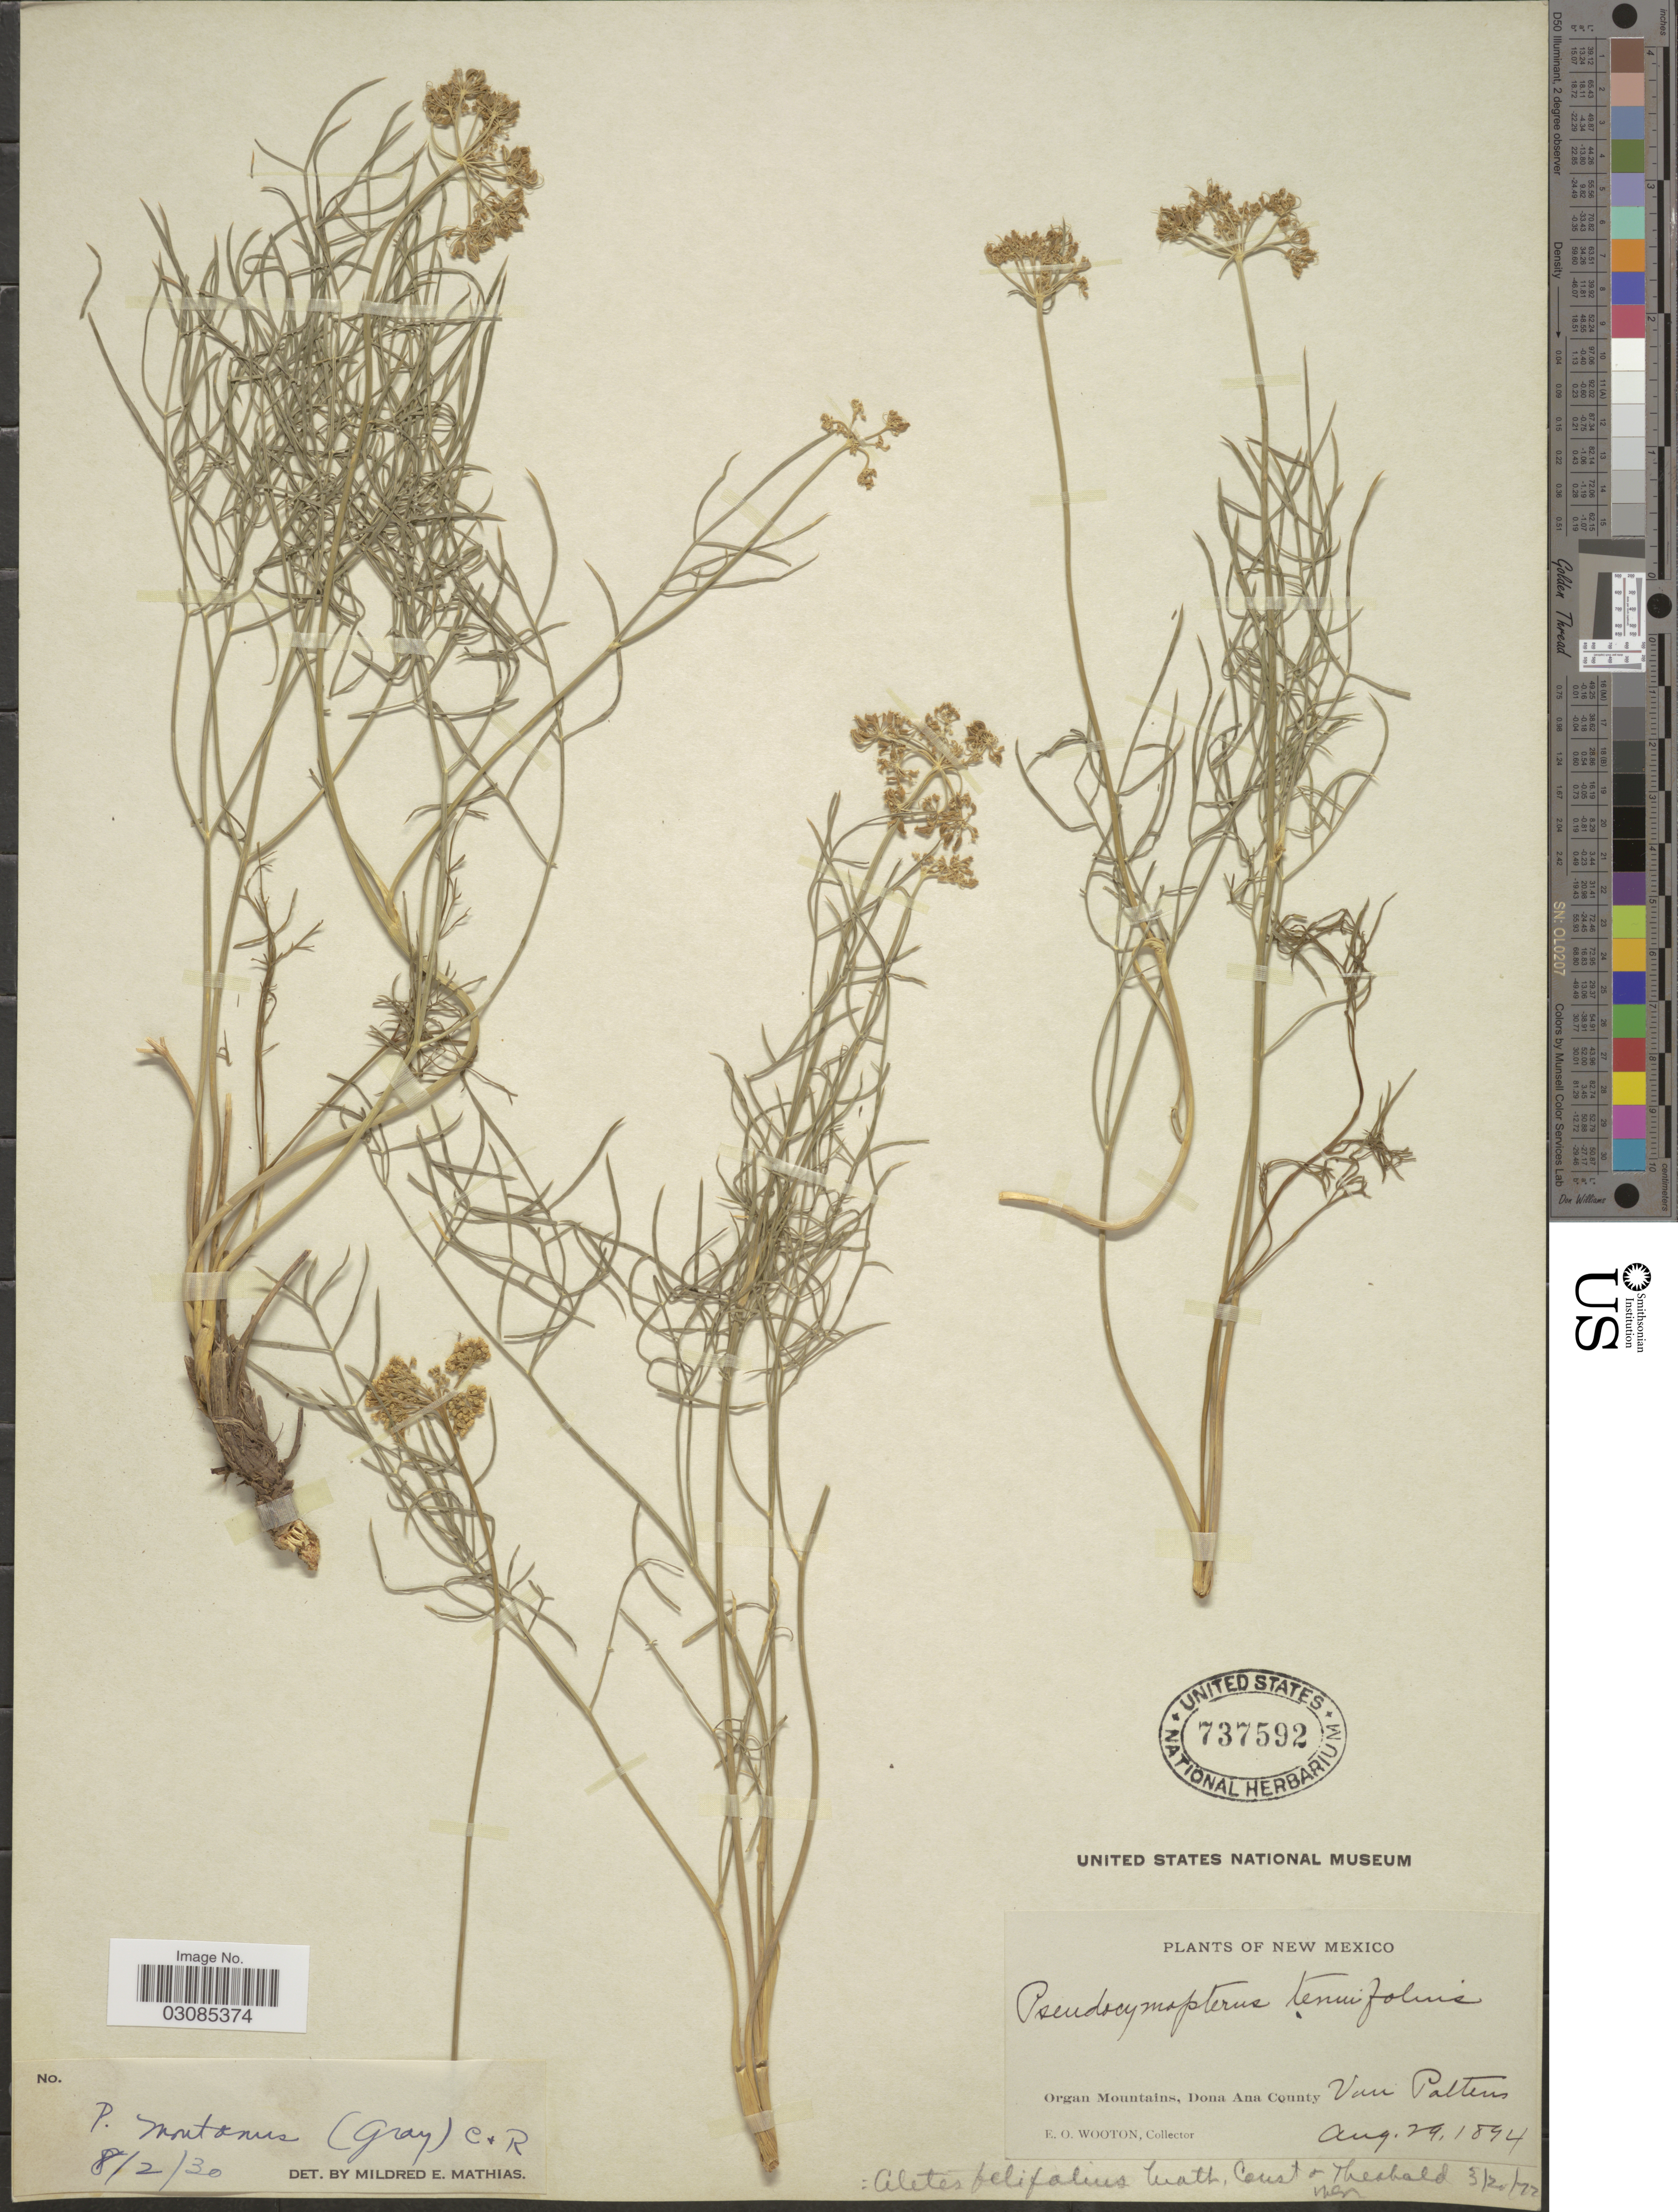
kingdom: Plantae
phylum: Tracheophyta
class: Magnoliopsida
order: Apiales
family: Apiaceae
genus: Aletes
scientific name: Aletes filifolius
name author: Mathias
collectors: E. O. Wooton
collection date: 1894-08-29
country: United States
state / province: New Mexico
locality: Organ Mountains, Dona Ana County. Van Pattens.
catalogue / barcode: US 737592